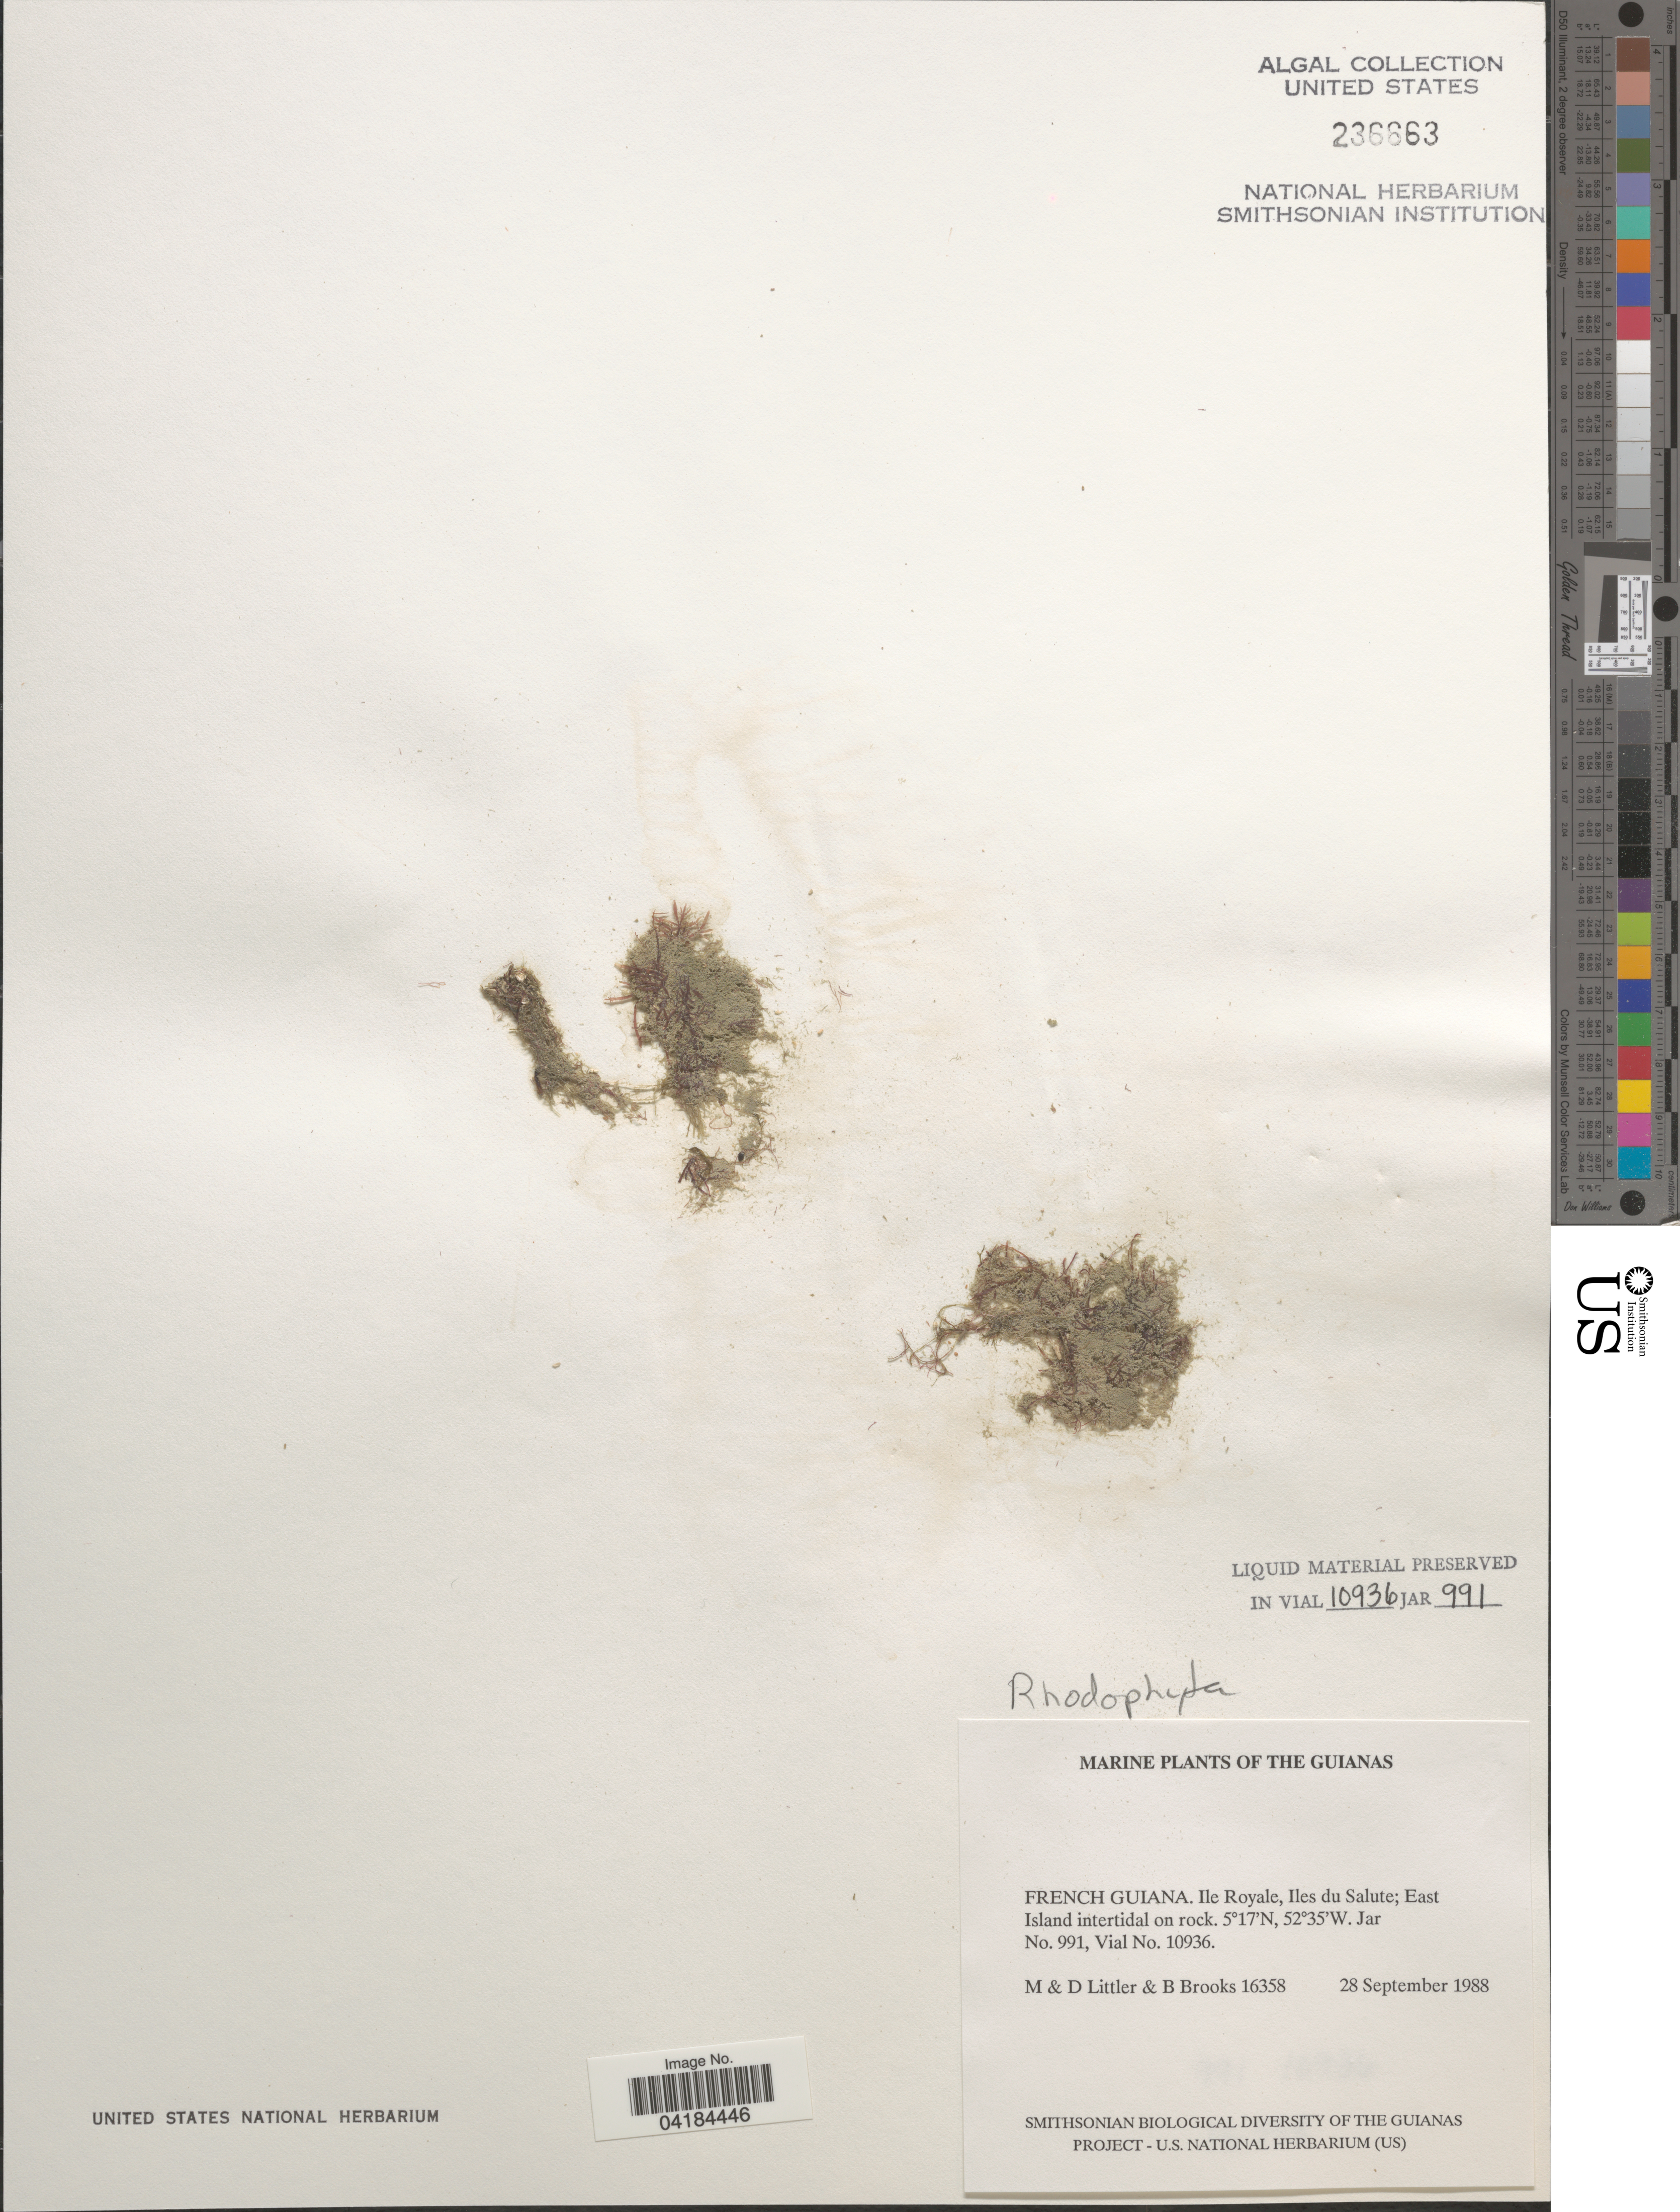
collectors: M. Littler, D. S. Littler & B. Brooks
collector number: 16358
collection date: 1988-09-28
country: French Guiana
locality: The Guianas. Ile Royale, Iles du Salute; East Island intertidal on rock.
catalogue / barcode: US 236663